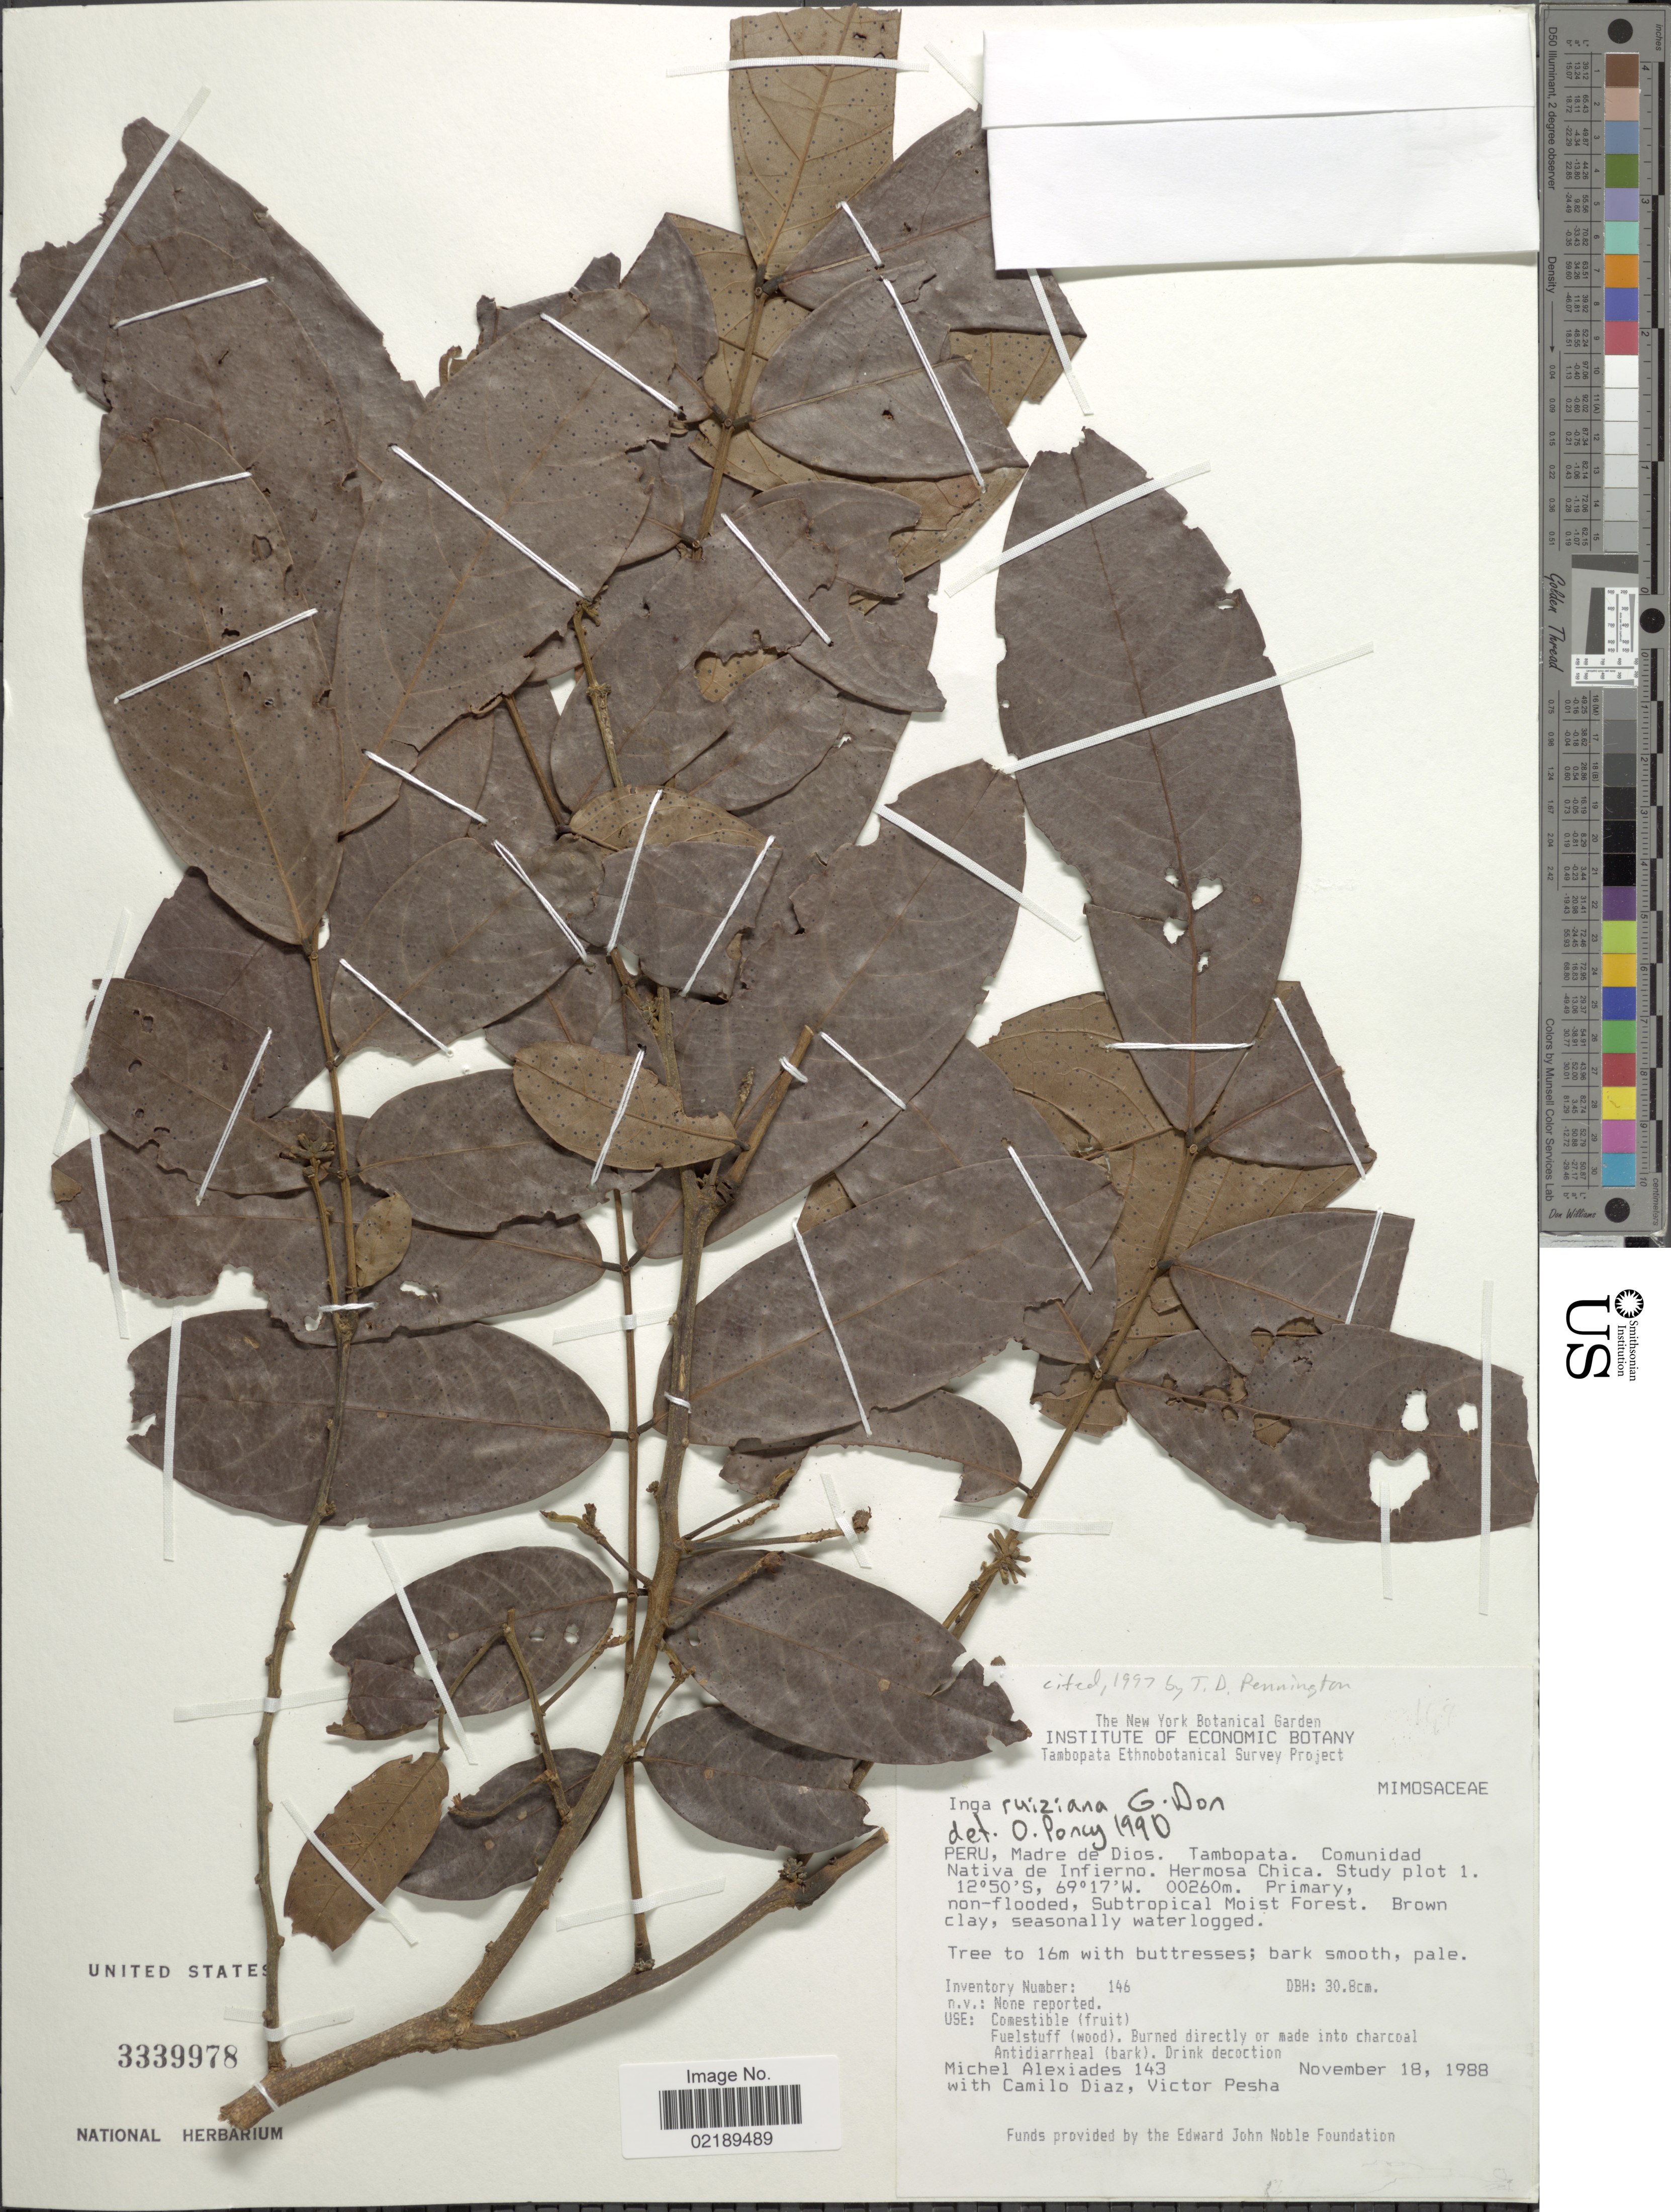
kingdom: Plantae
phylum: Tracheophyta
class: Magnoliopsida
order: Fabales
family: Fabaceae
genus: Inga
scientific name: Inga ruiziana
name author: G. Don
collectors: M. Alexiades, C. Díaz & V. Pesha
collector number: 143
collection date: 1988-11-18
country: Peru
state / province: Madre de Dios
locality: Tambopata, Cuminidad Nativa de Infierno, Hermosa Chica, Study Plot 1.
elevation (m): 260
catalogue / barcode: US 3339978